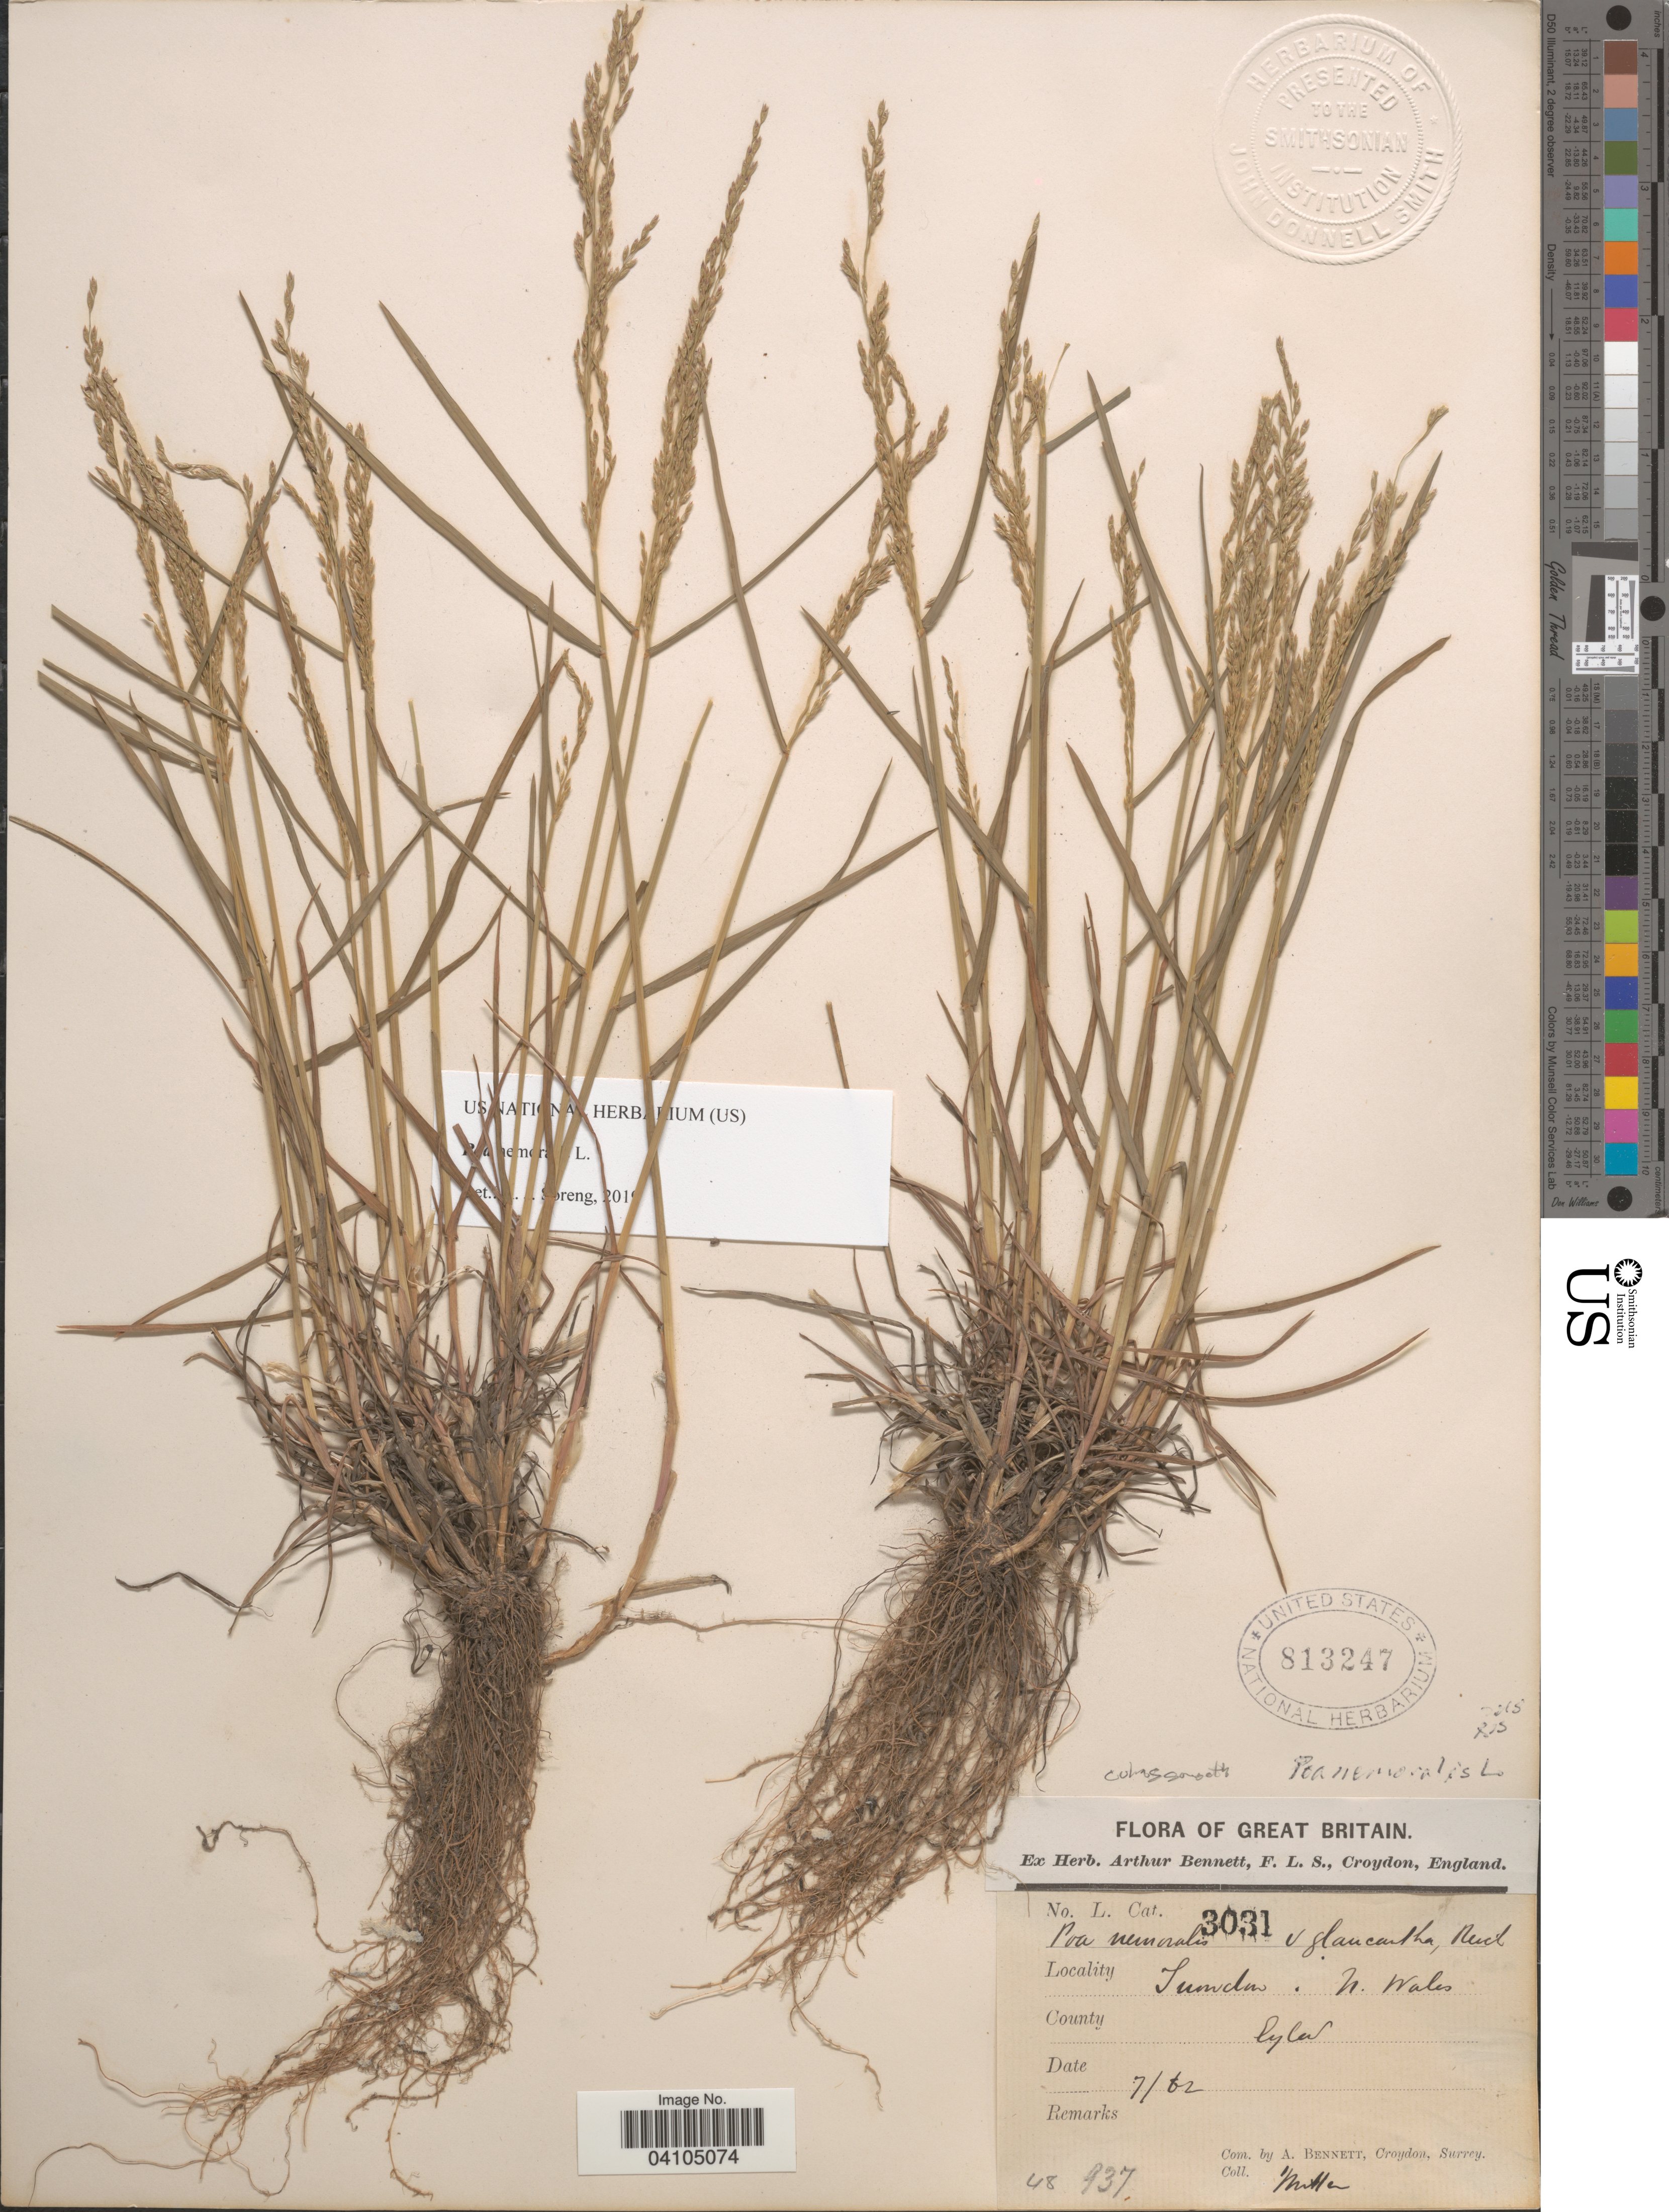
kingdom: Plantae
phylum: Tracheophyta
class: Liliopsida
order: Poales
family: Poaceae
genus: Poa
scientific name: Poa nemoralis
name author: L.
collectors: Mitten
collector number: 48/937?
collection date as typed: Transcribed d/m/y: /7/62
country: United Kingdom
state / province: Wales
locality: Great Britain. Sumdu [interpreted]. N. Wales. County Eyla [interpreted].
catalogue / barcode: US 813247